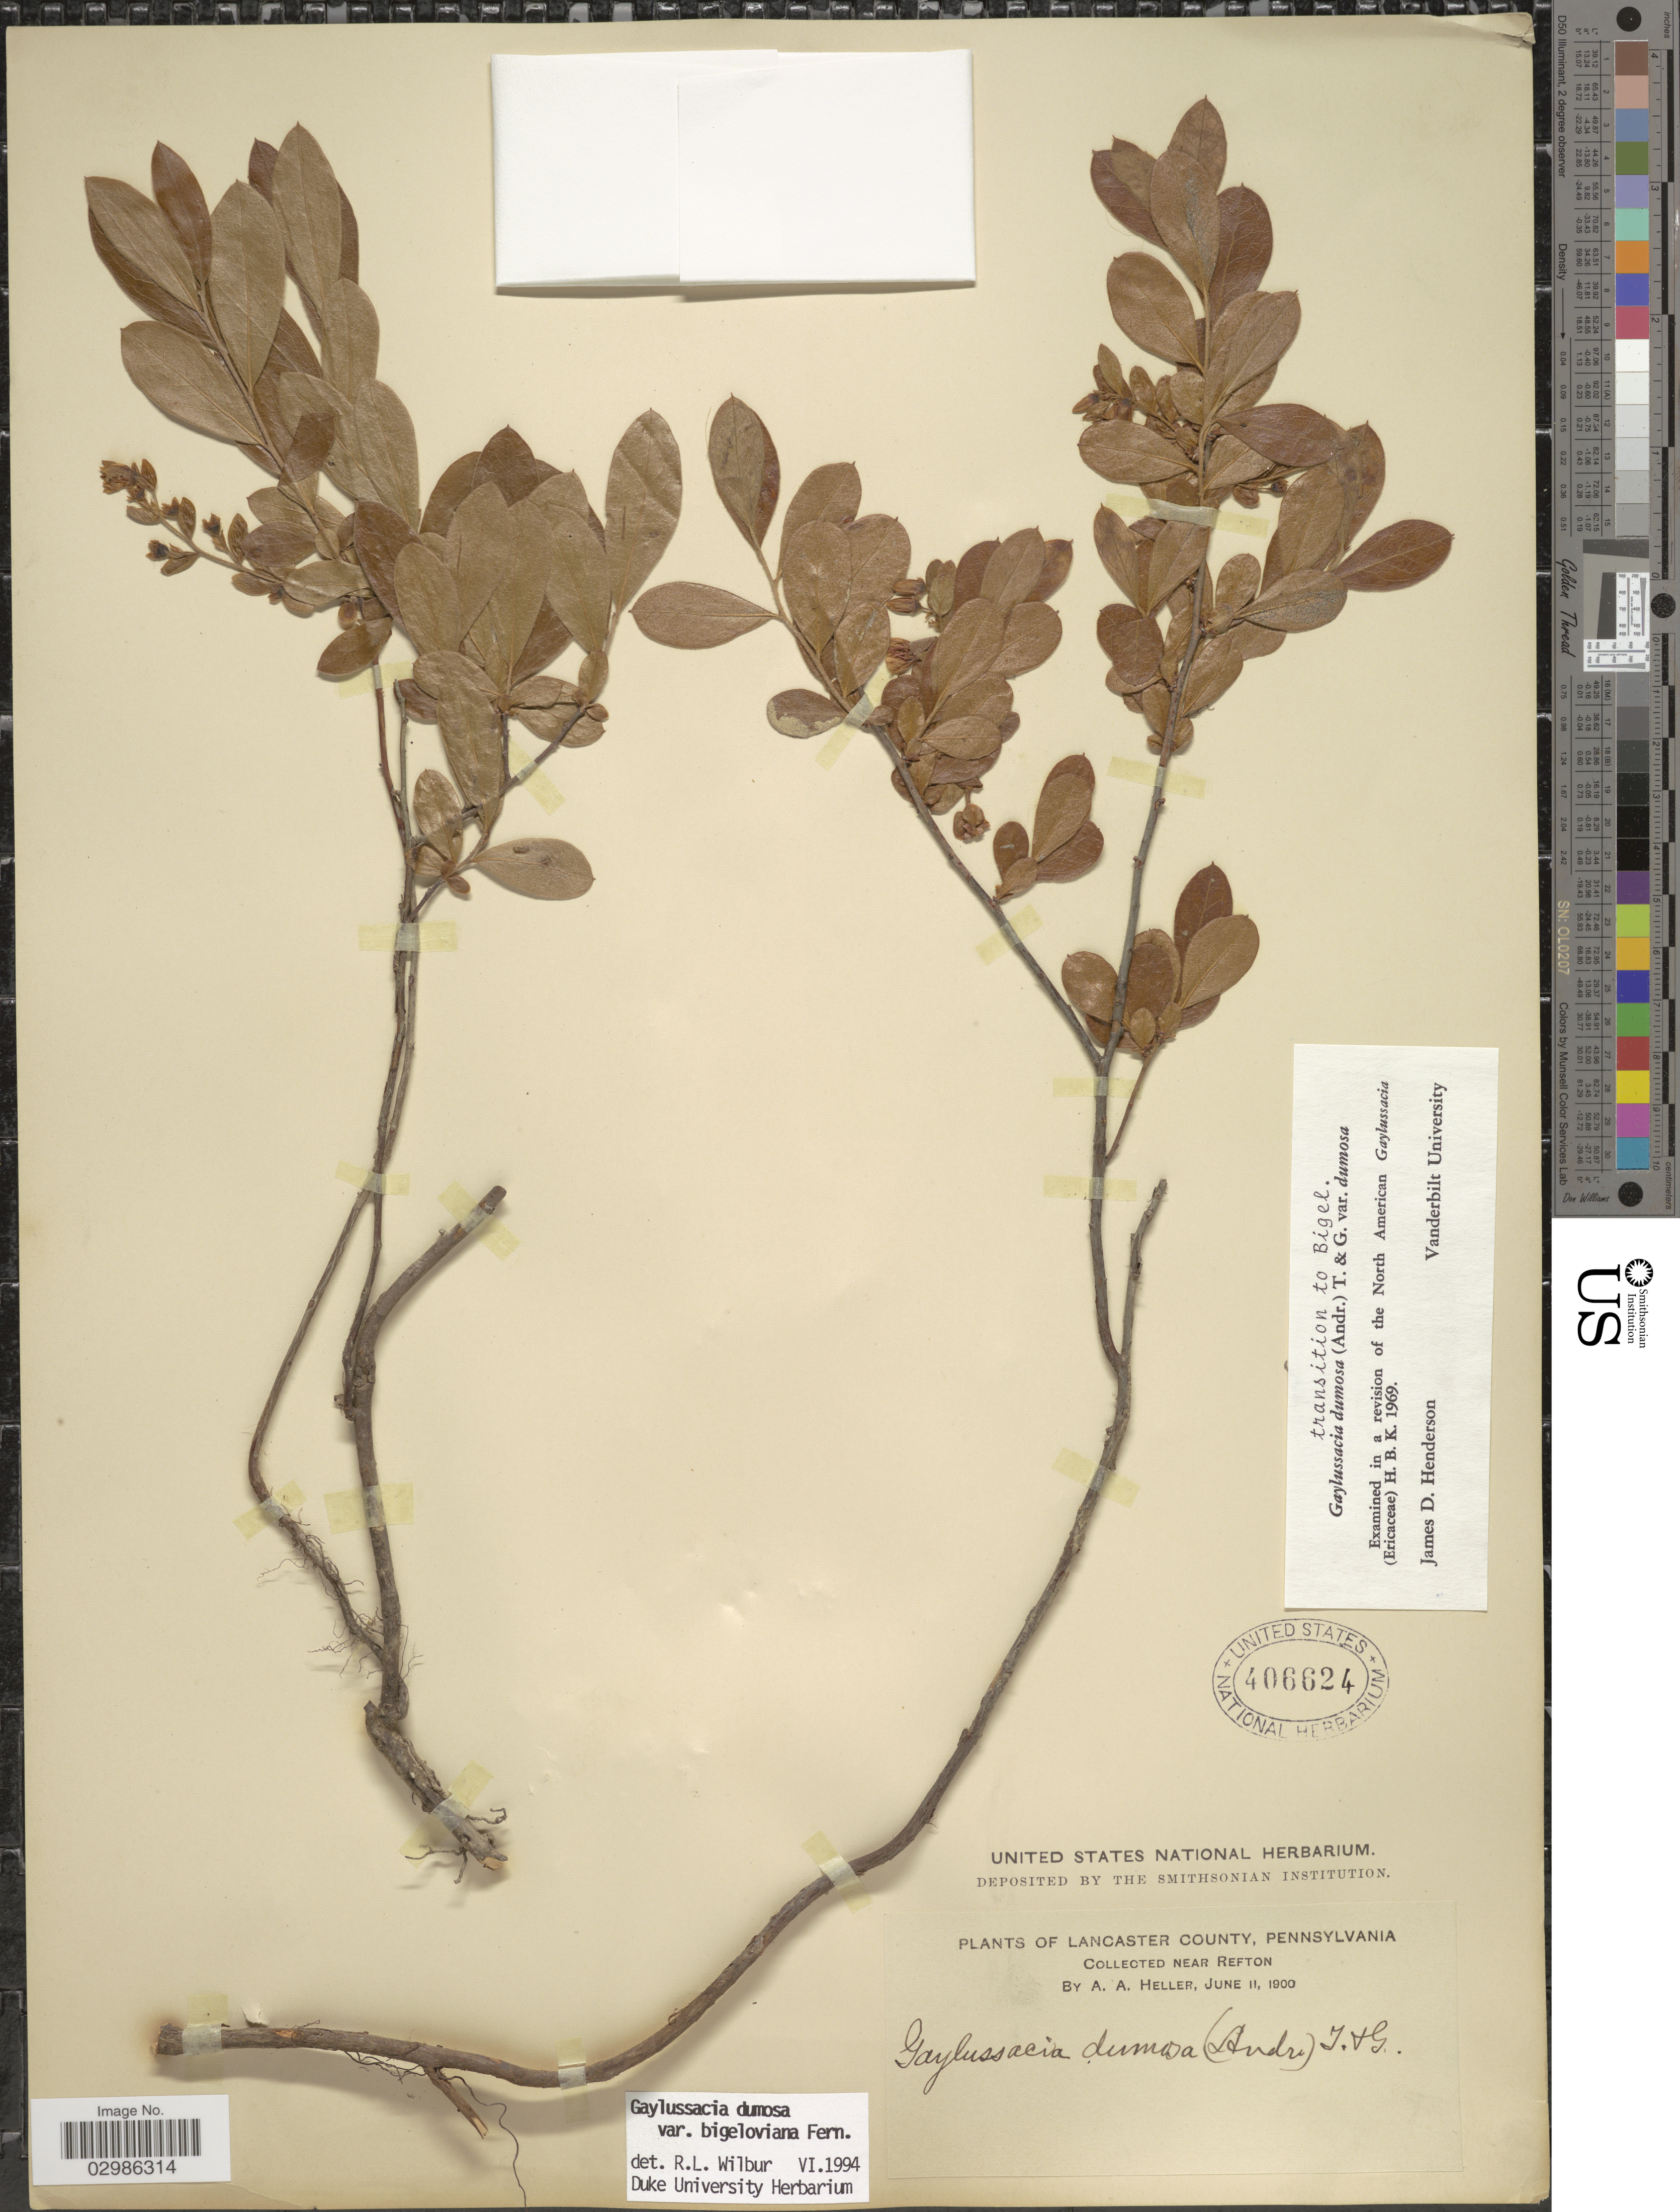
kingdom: Plantae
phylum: Tracheophyta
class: Magnoliopsida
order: Ericales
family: Ericaceae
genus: Gaylussacia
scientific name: Gaylussacia dumosa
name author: (Andrews) Torr. & A. Gray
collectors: A. A. Heller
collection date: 1900-06-11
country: United States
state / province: Pennsylvania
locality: Lancaster County, Near Refton.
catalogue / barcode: US 406624